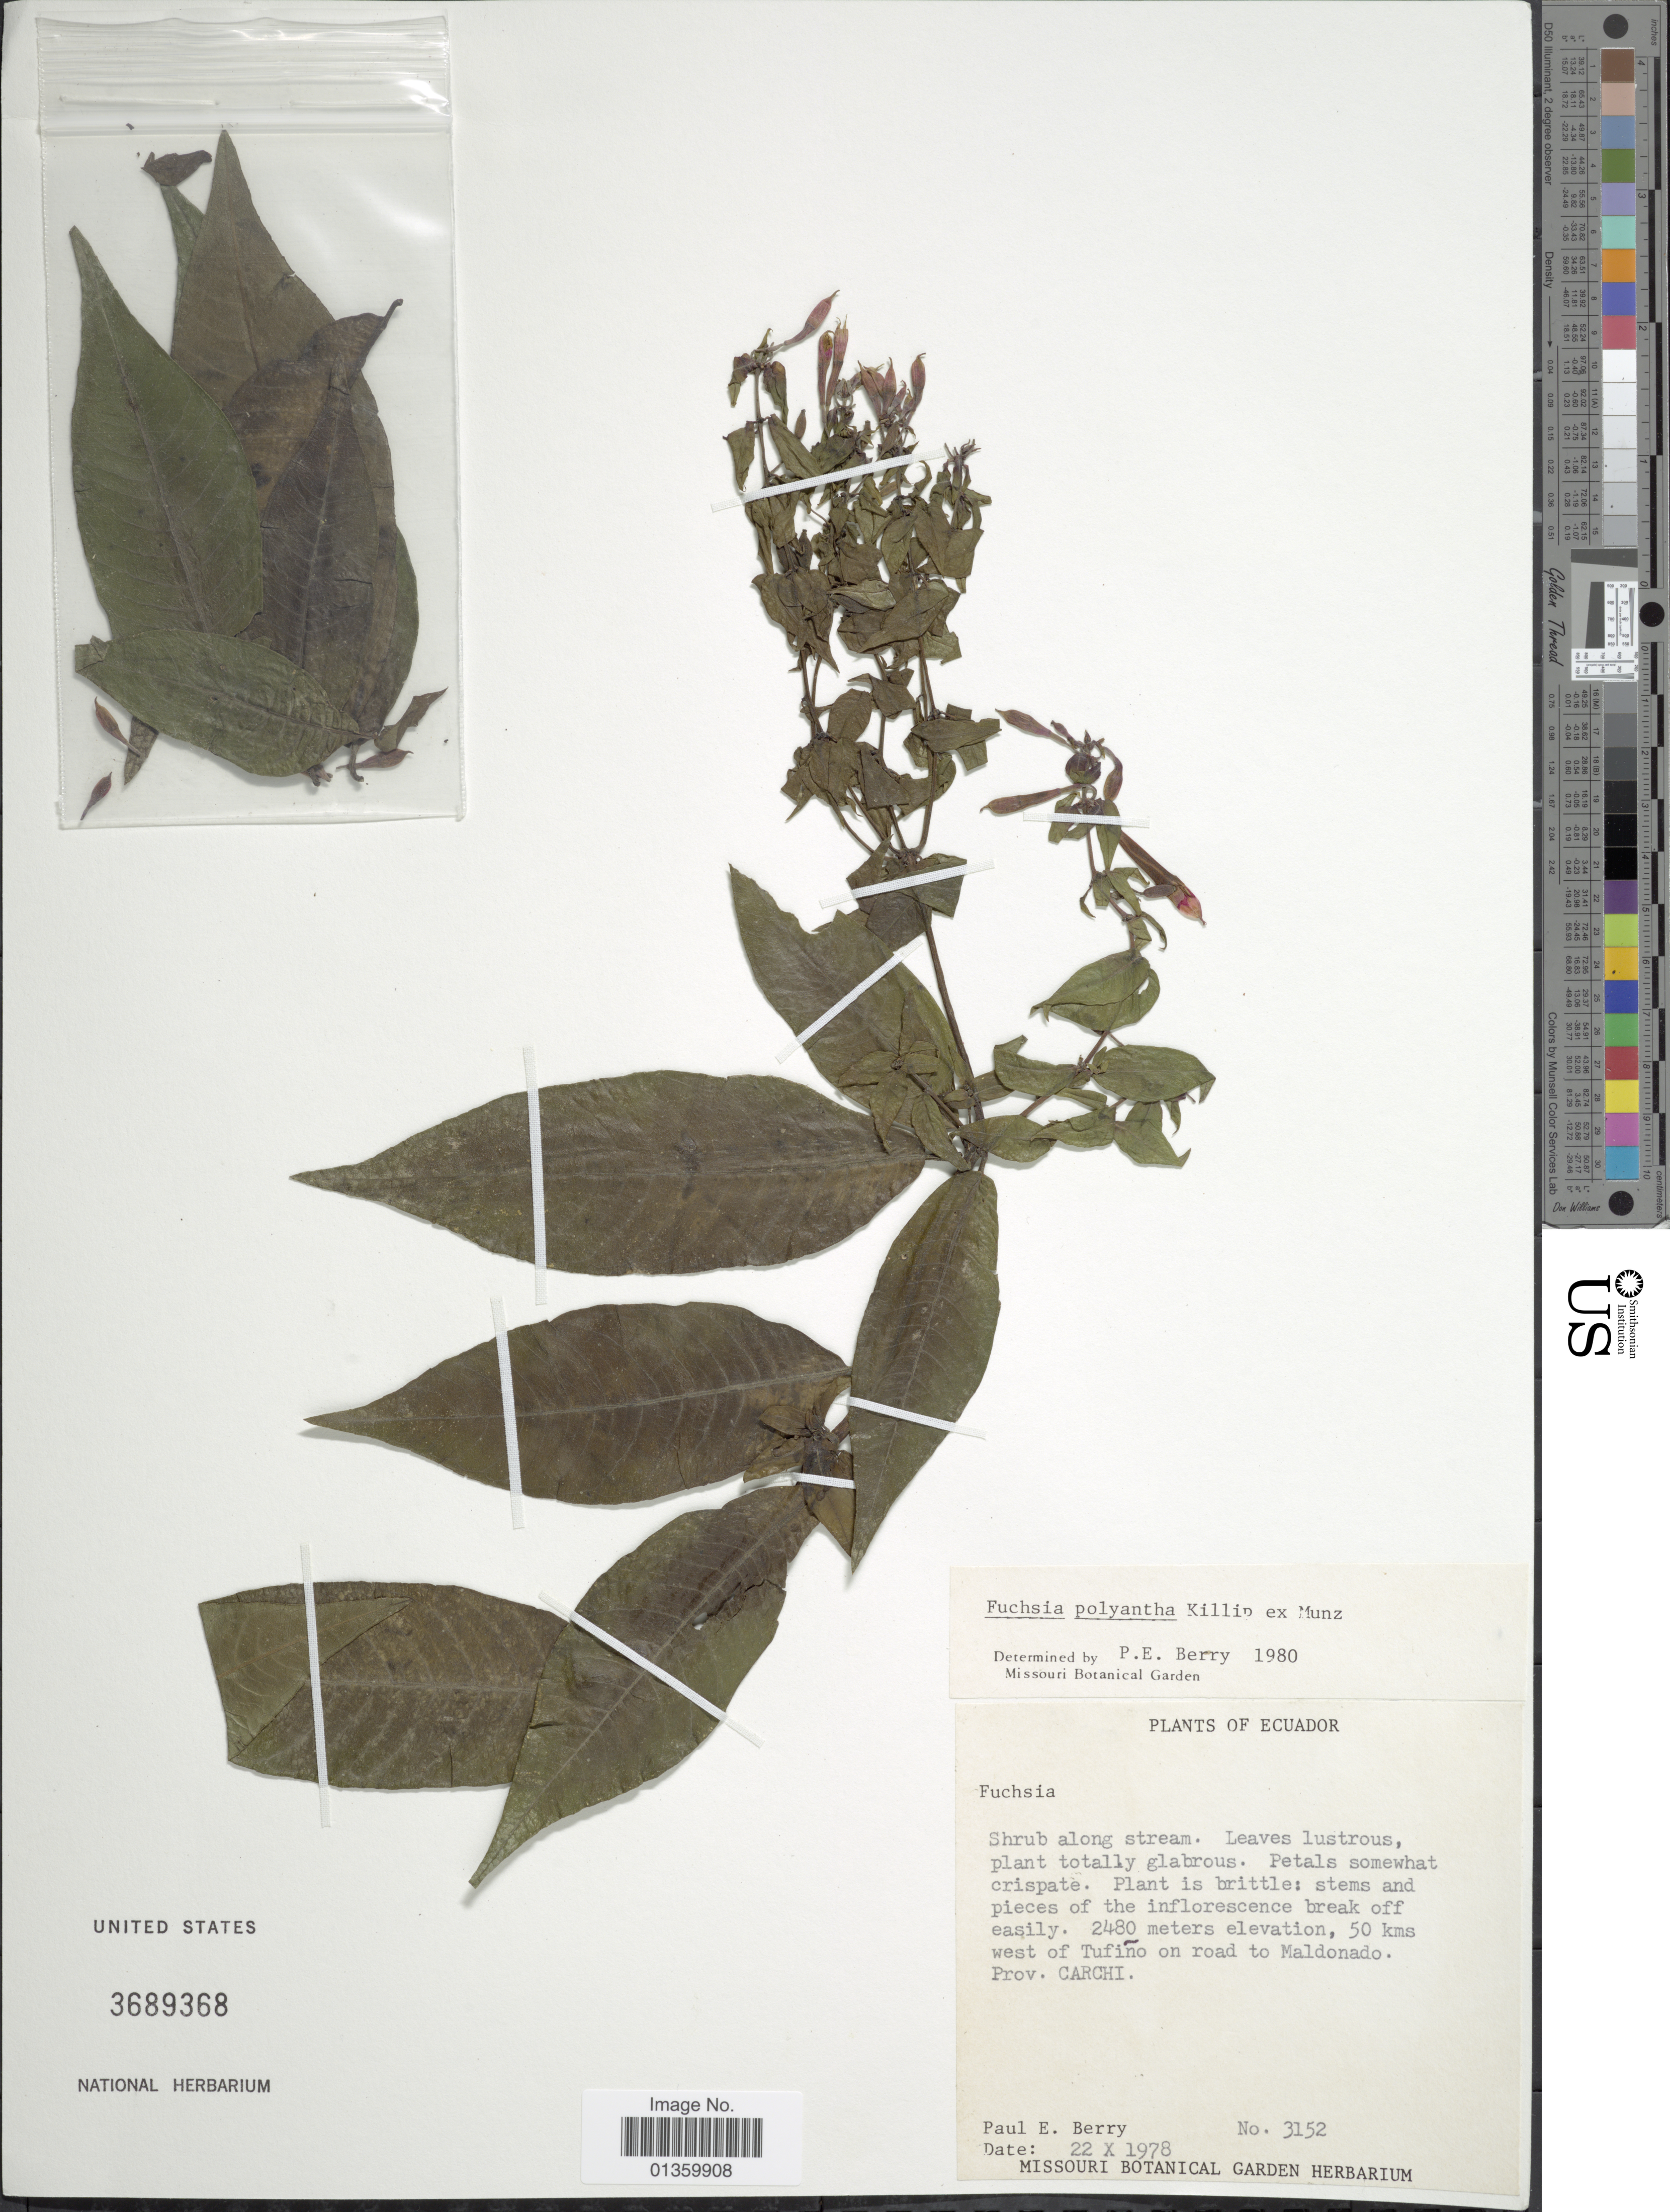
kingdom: Plantae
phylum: Tracheophyta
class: Magnoliopsida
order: Myrtales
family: Onagraceae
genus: Fuchsia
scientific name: Fuchsia polyantha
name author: Killip ex Munz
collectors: P. E. Berry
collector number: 3152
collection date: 1978-10-22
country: Ecuador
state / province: Carchi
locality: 50 kms west of Tufiño on road to Maldonado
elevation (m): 2480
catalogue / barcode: US 3689368